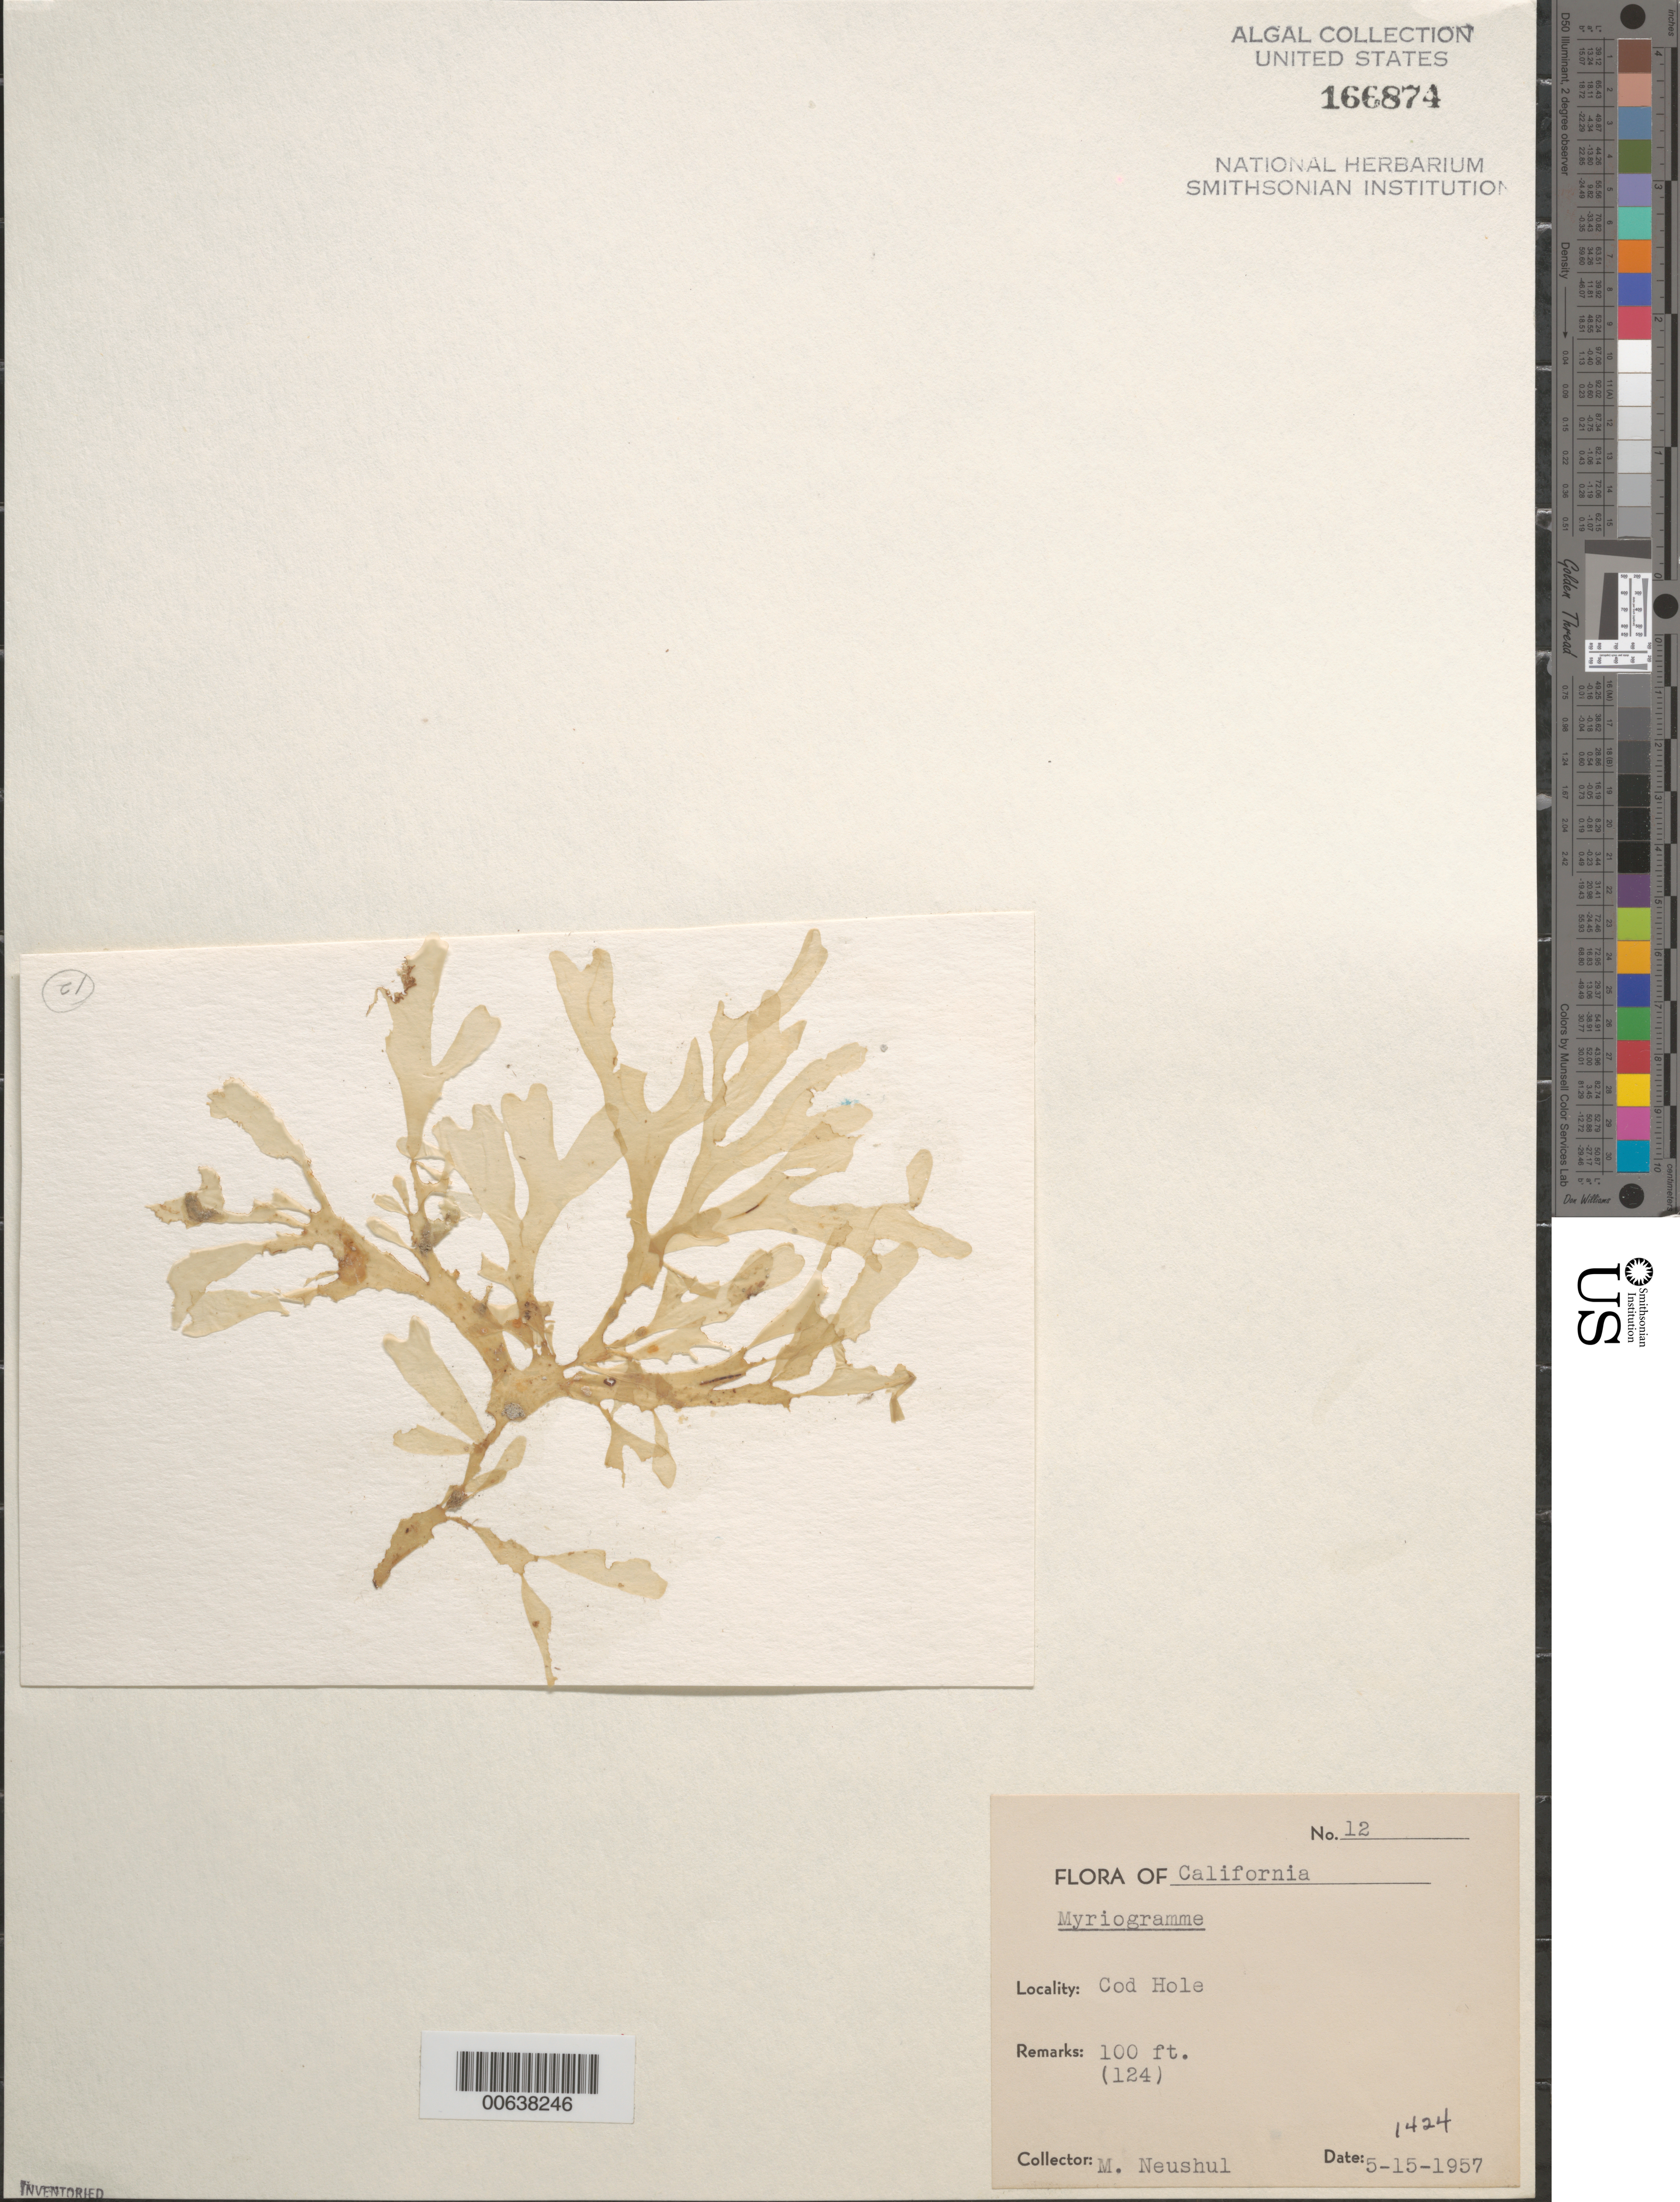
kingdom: Plantae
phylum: Rhodophyta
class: Florideophyceae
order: Ceramiales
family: Delesseriaceae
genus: Myriogramme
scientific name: Myriogramme sp.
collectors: M. Neushul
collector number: Neushul 1424 & 12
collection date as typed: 15 May 1957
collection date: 1957-05-15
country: United States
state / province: California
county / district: San Diego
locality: Cod Hole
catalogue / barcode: US 166874